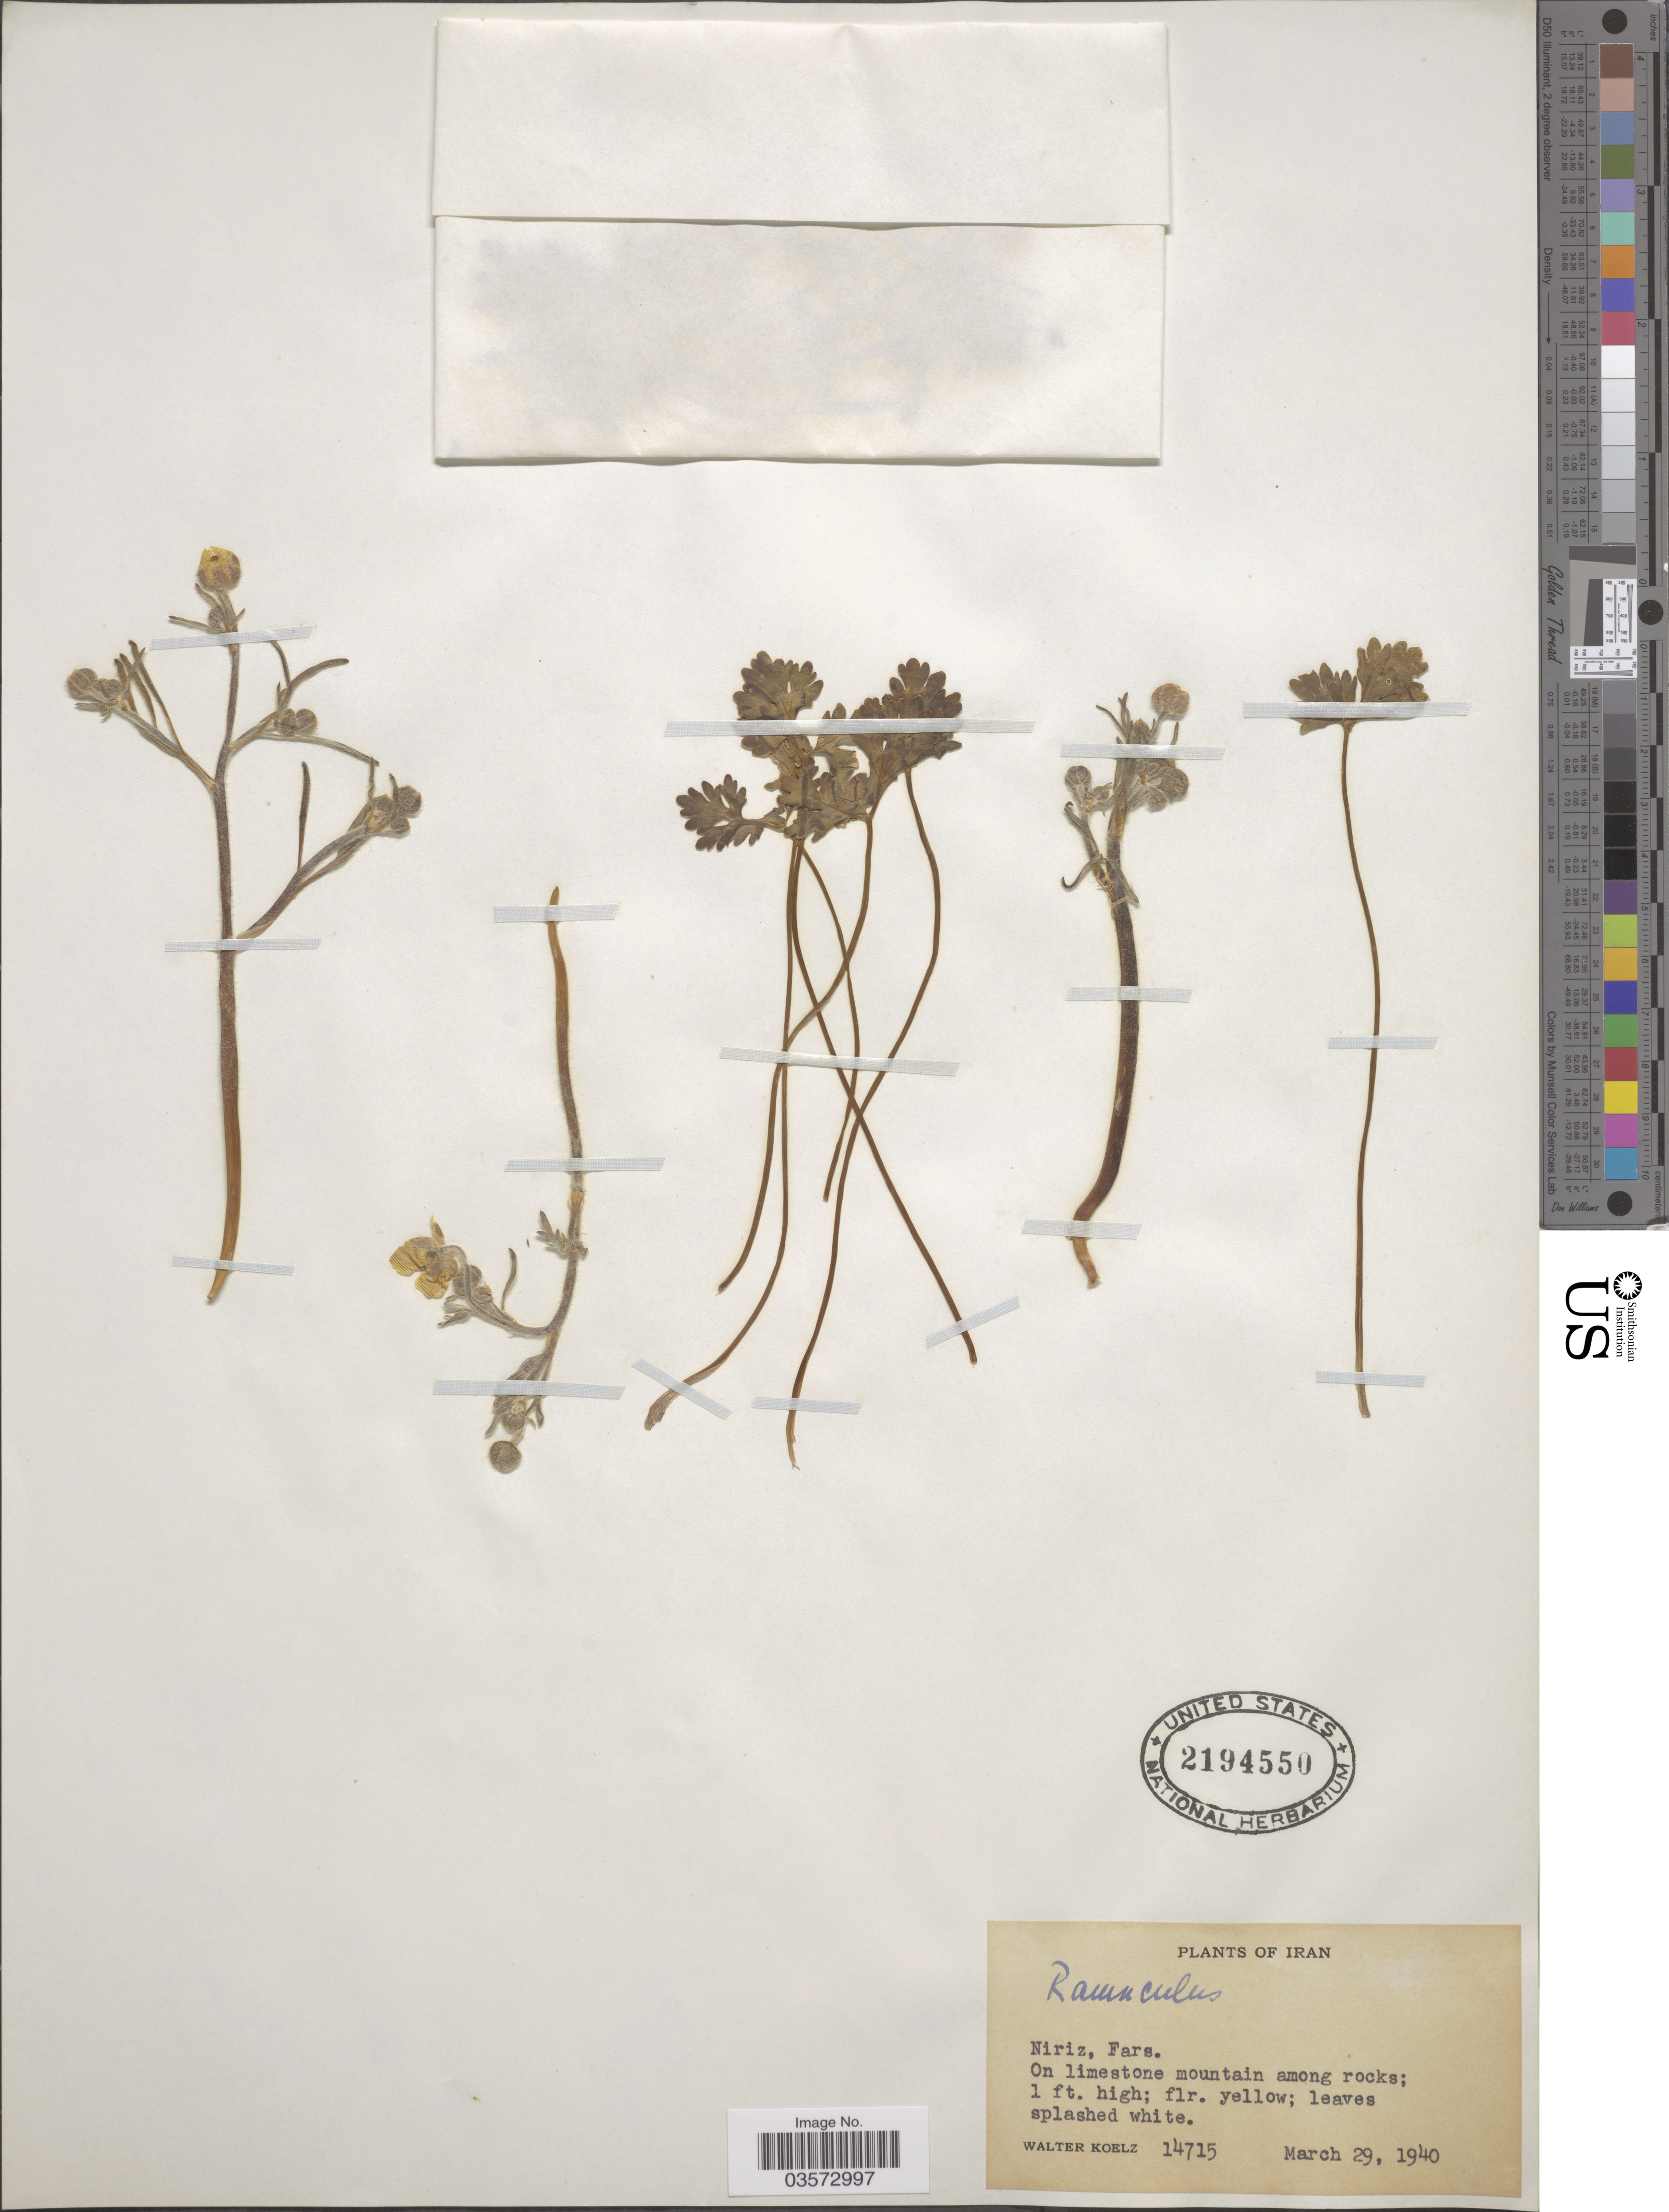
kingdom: Plantae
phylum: Tracheophyta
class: Magnoliopsida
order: Ranunculales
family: Ranunculaceae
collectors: W. N. Koelz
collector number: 14715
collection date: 1940-03-29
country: Iran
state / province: Fars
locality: Niriz. On limestone mountain among rocks.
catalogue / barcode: US 2194550